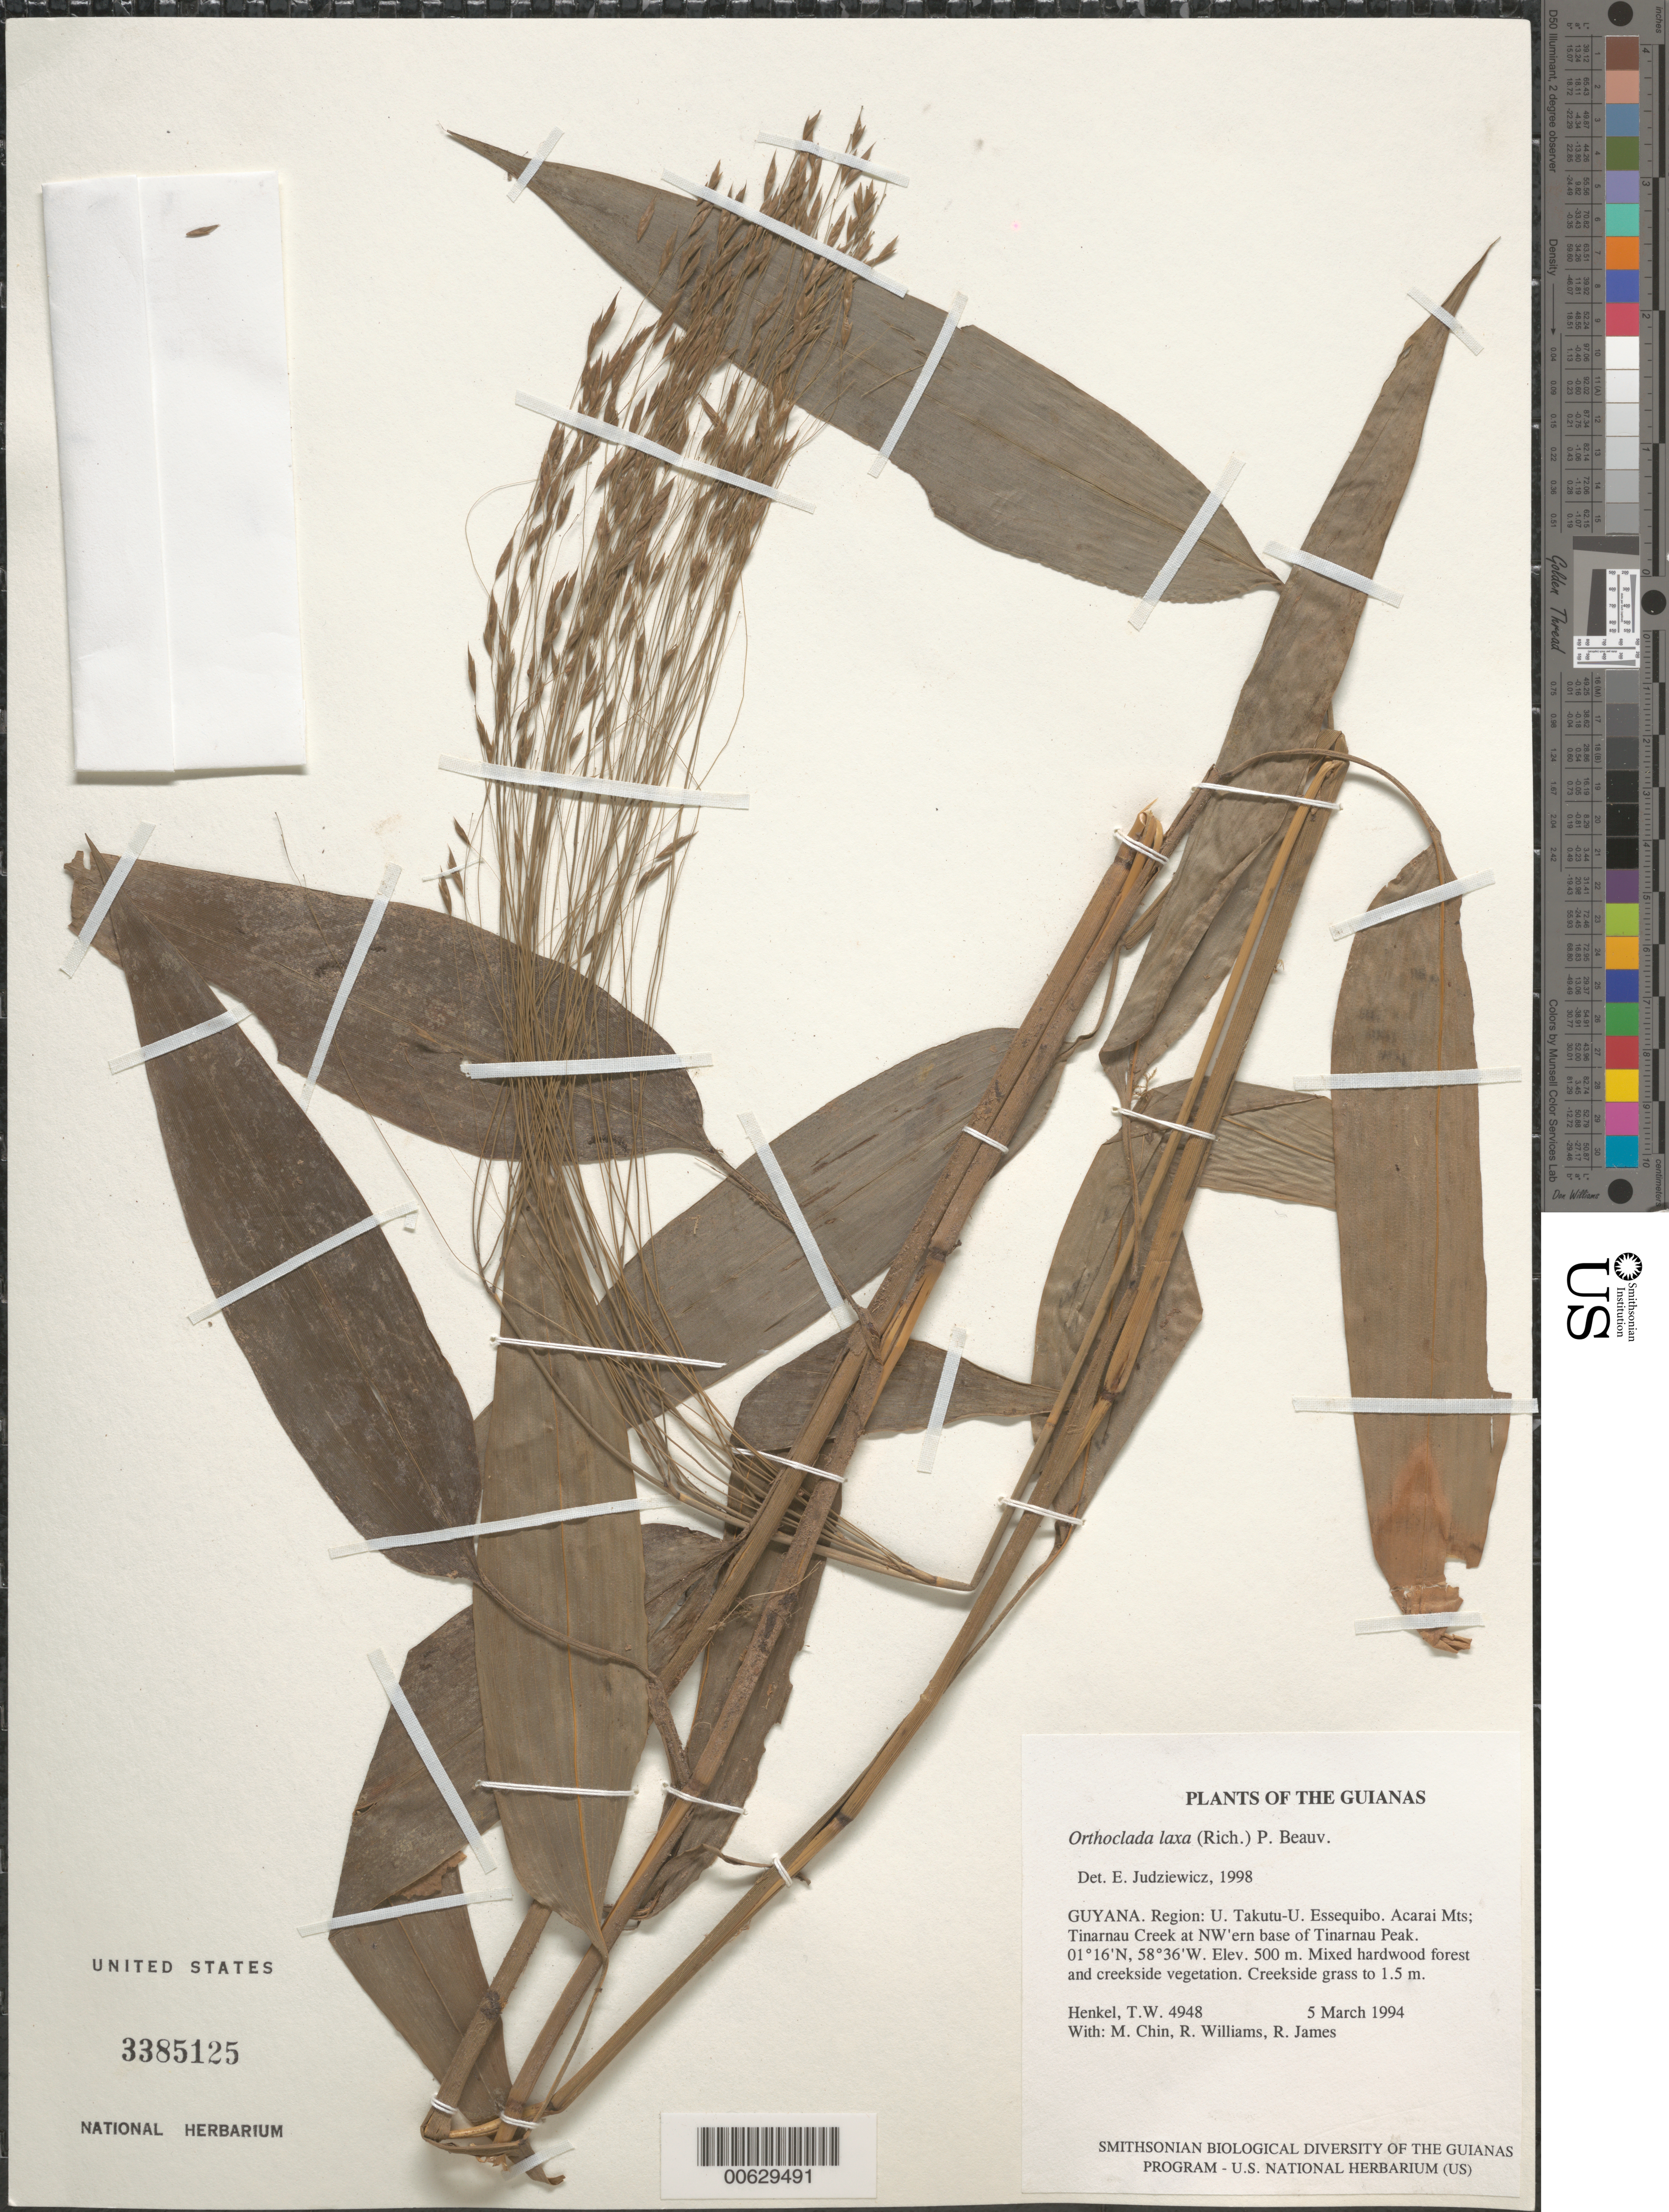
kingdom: Plantae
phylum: Tracheophyta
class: Liliopsida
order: Poales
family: Poaceae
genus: Orthoclada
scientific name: Orthoclada laxa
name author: P. Beauv.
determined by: Judziewicz, E. J.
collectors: T. Henkel, M. Chin, R. Williams & R. James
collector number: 4948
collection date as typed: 5 March 1994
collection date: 1994-03-05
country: Guyana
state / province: U. Takutu-U. Essequibo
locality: Acarai Mts; Tinarnau Creek at northwestern base of Tinarnau Peak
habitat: Mixed hardwood forest and creekside vegetation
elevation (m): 500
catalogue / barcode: US 3385125